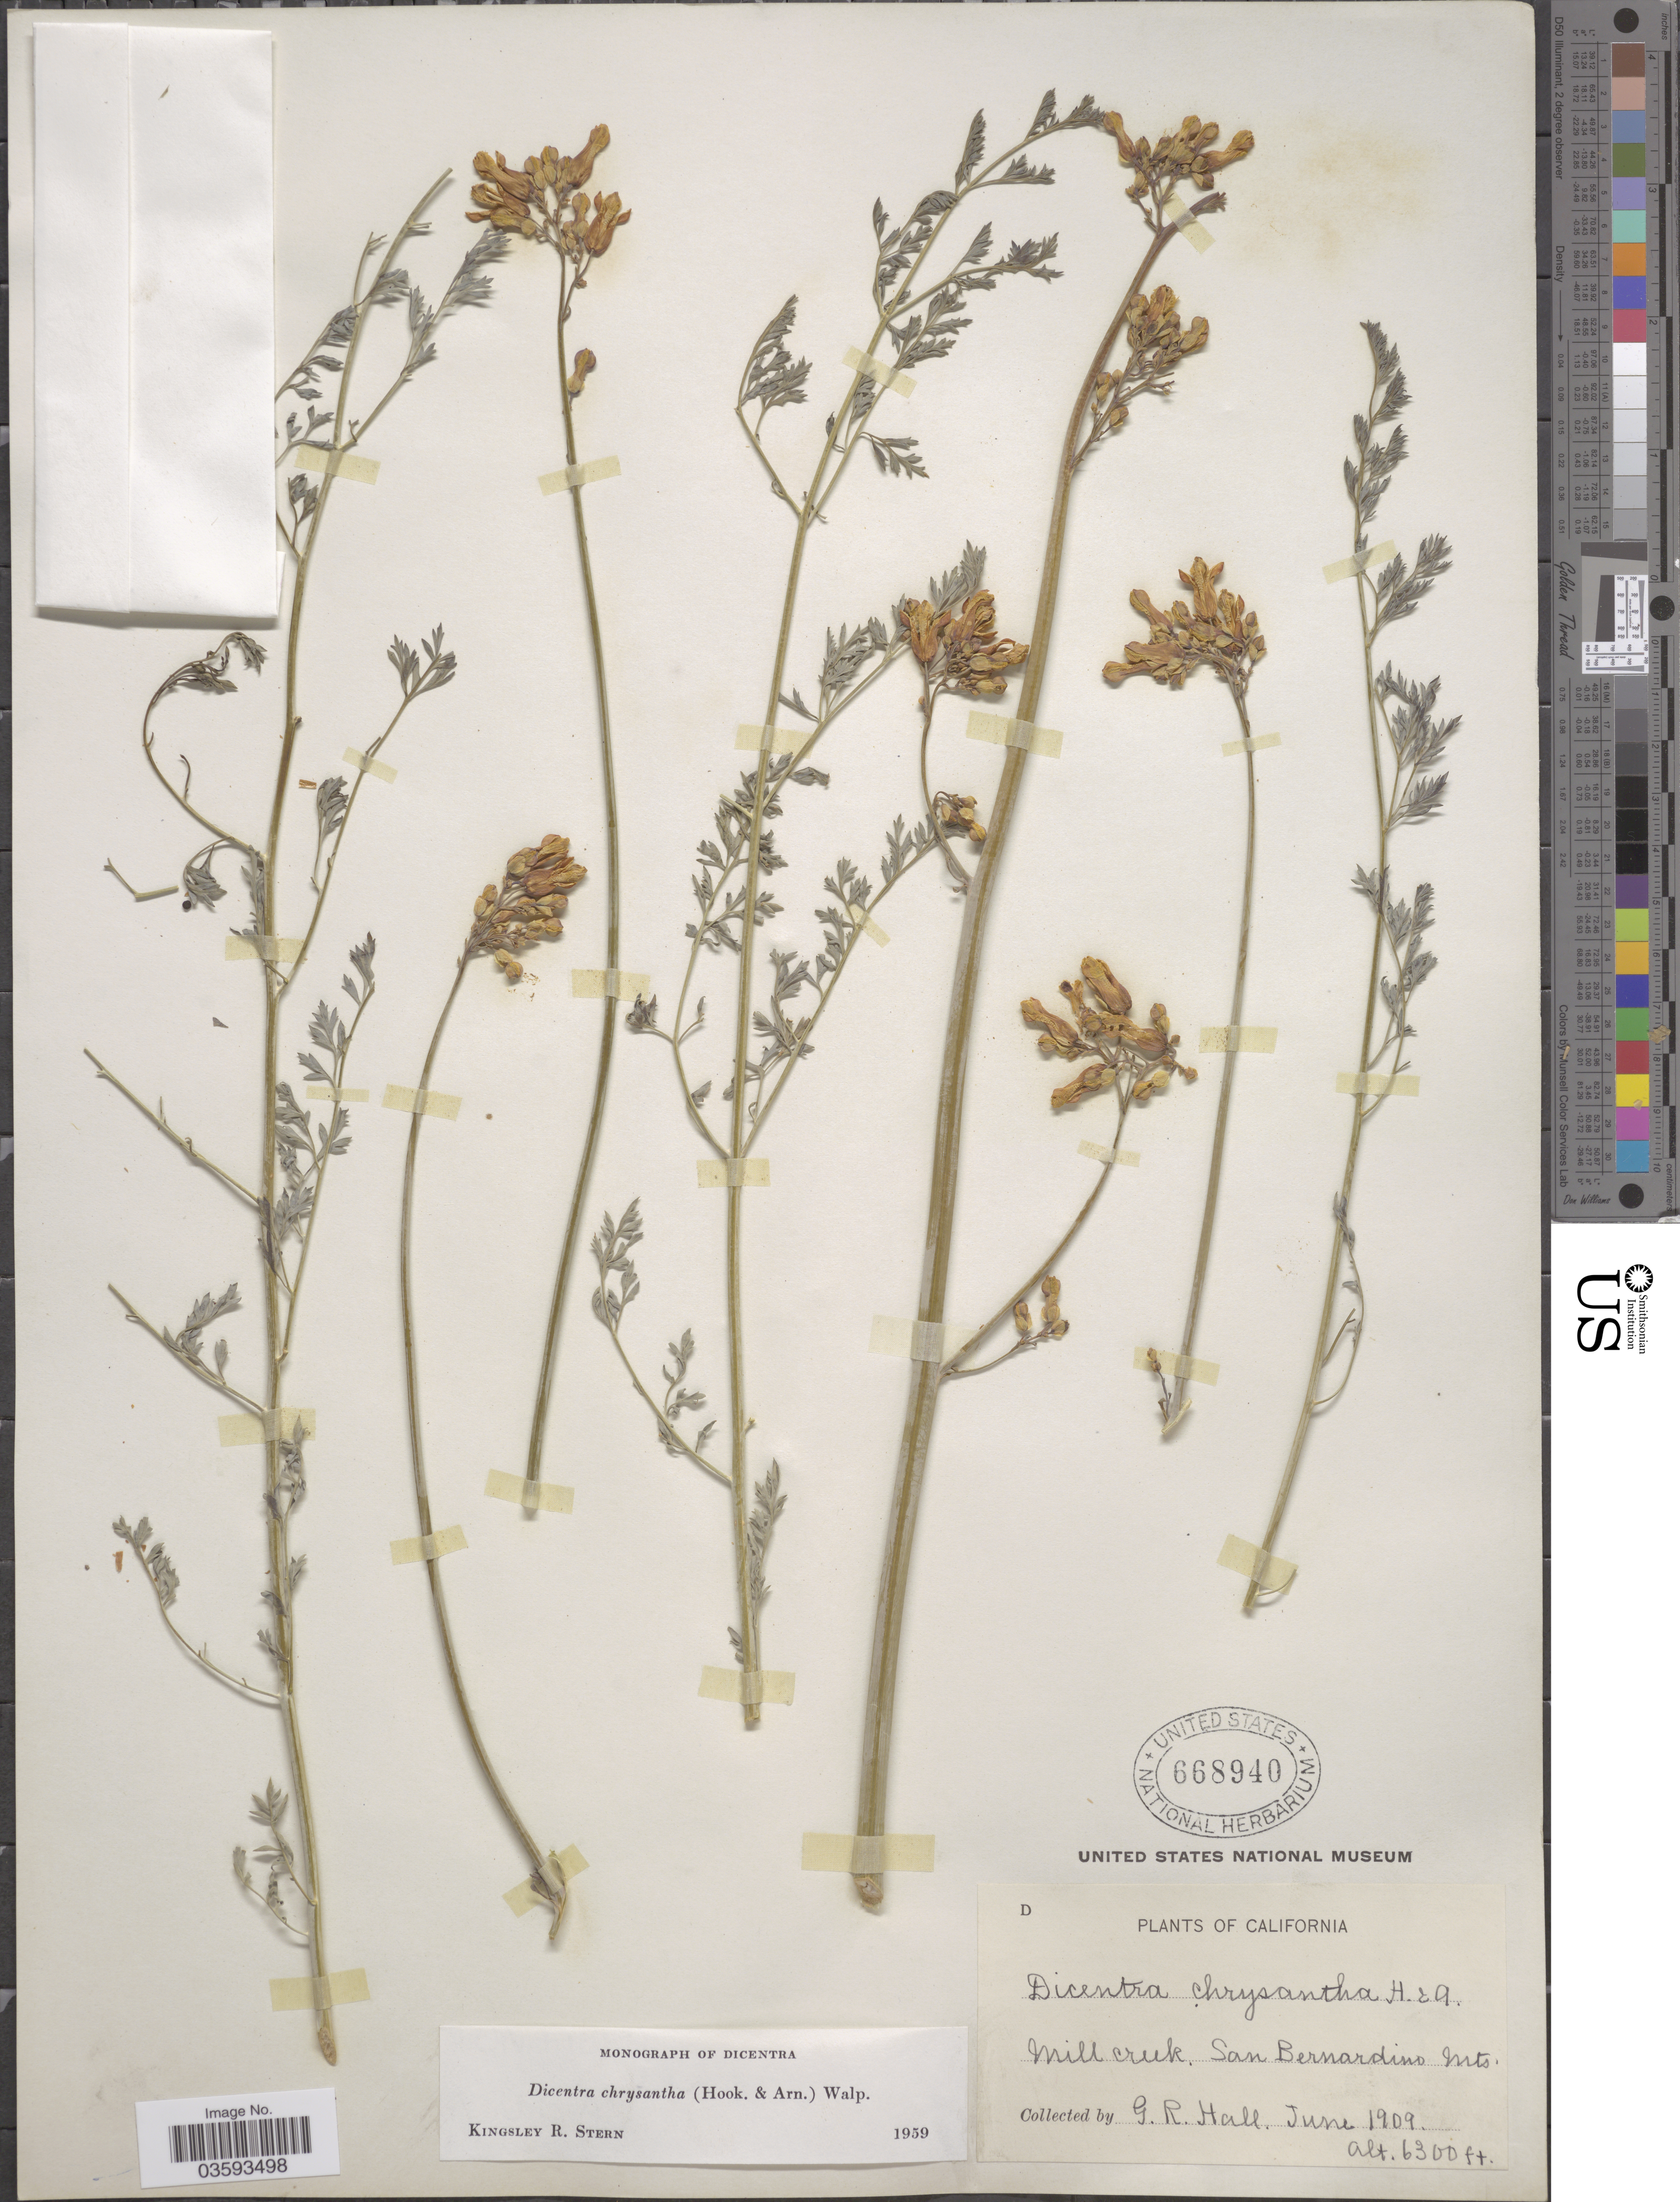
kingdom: Plantae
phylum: Tracheophyta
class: Magnoliopsida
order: Ranunculales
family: Papaveraceae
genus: Ehrendorferia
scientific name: Ehrendorferia chrysantha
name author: (Hook. & Arn.) Rylander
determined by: Strong, M. T., (US), Smithsonian Institution - National Museum of Natural History (UNITED STATES)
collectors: G. Hall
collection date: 1909-06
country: United States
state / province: California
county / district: San Bernardino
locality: Mill Creek, San Bernardino Mts.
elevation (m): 1920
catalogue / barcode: US 668940